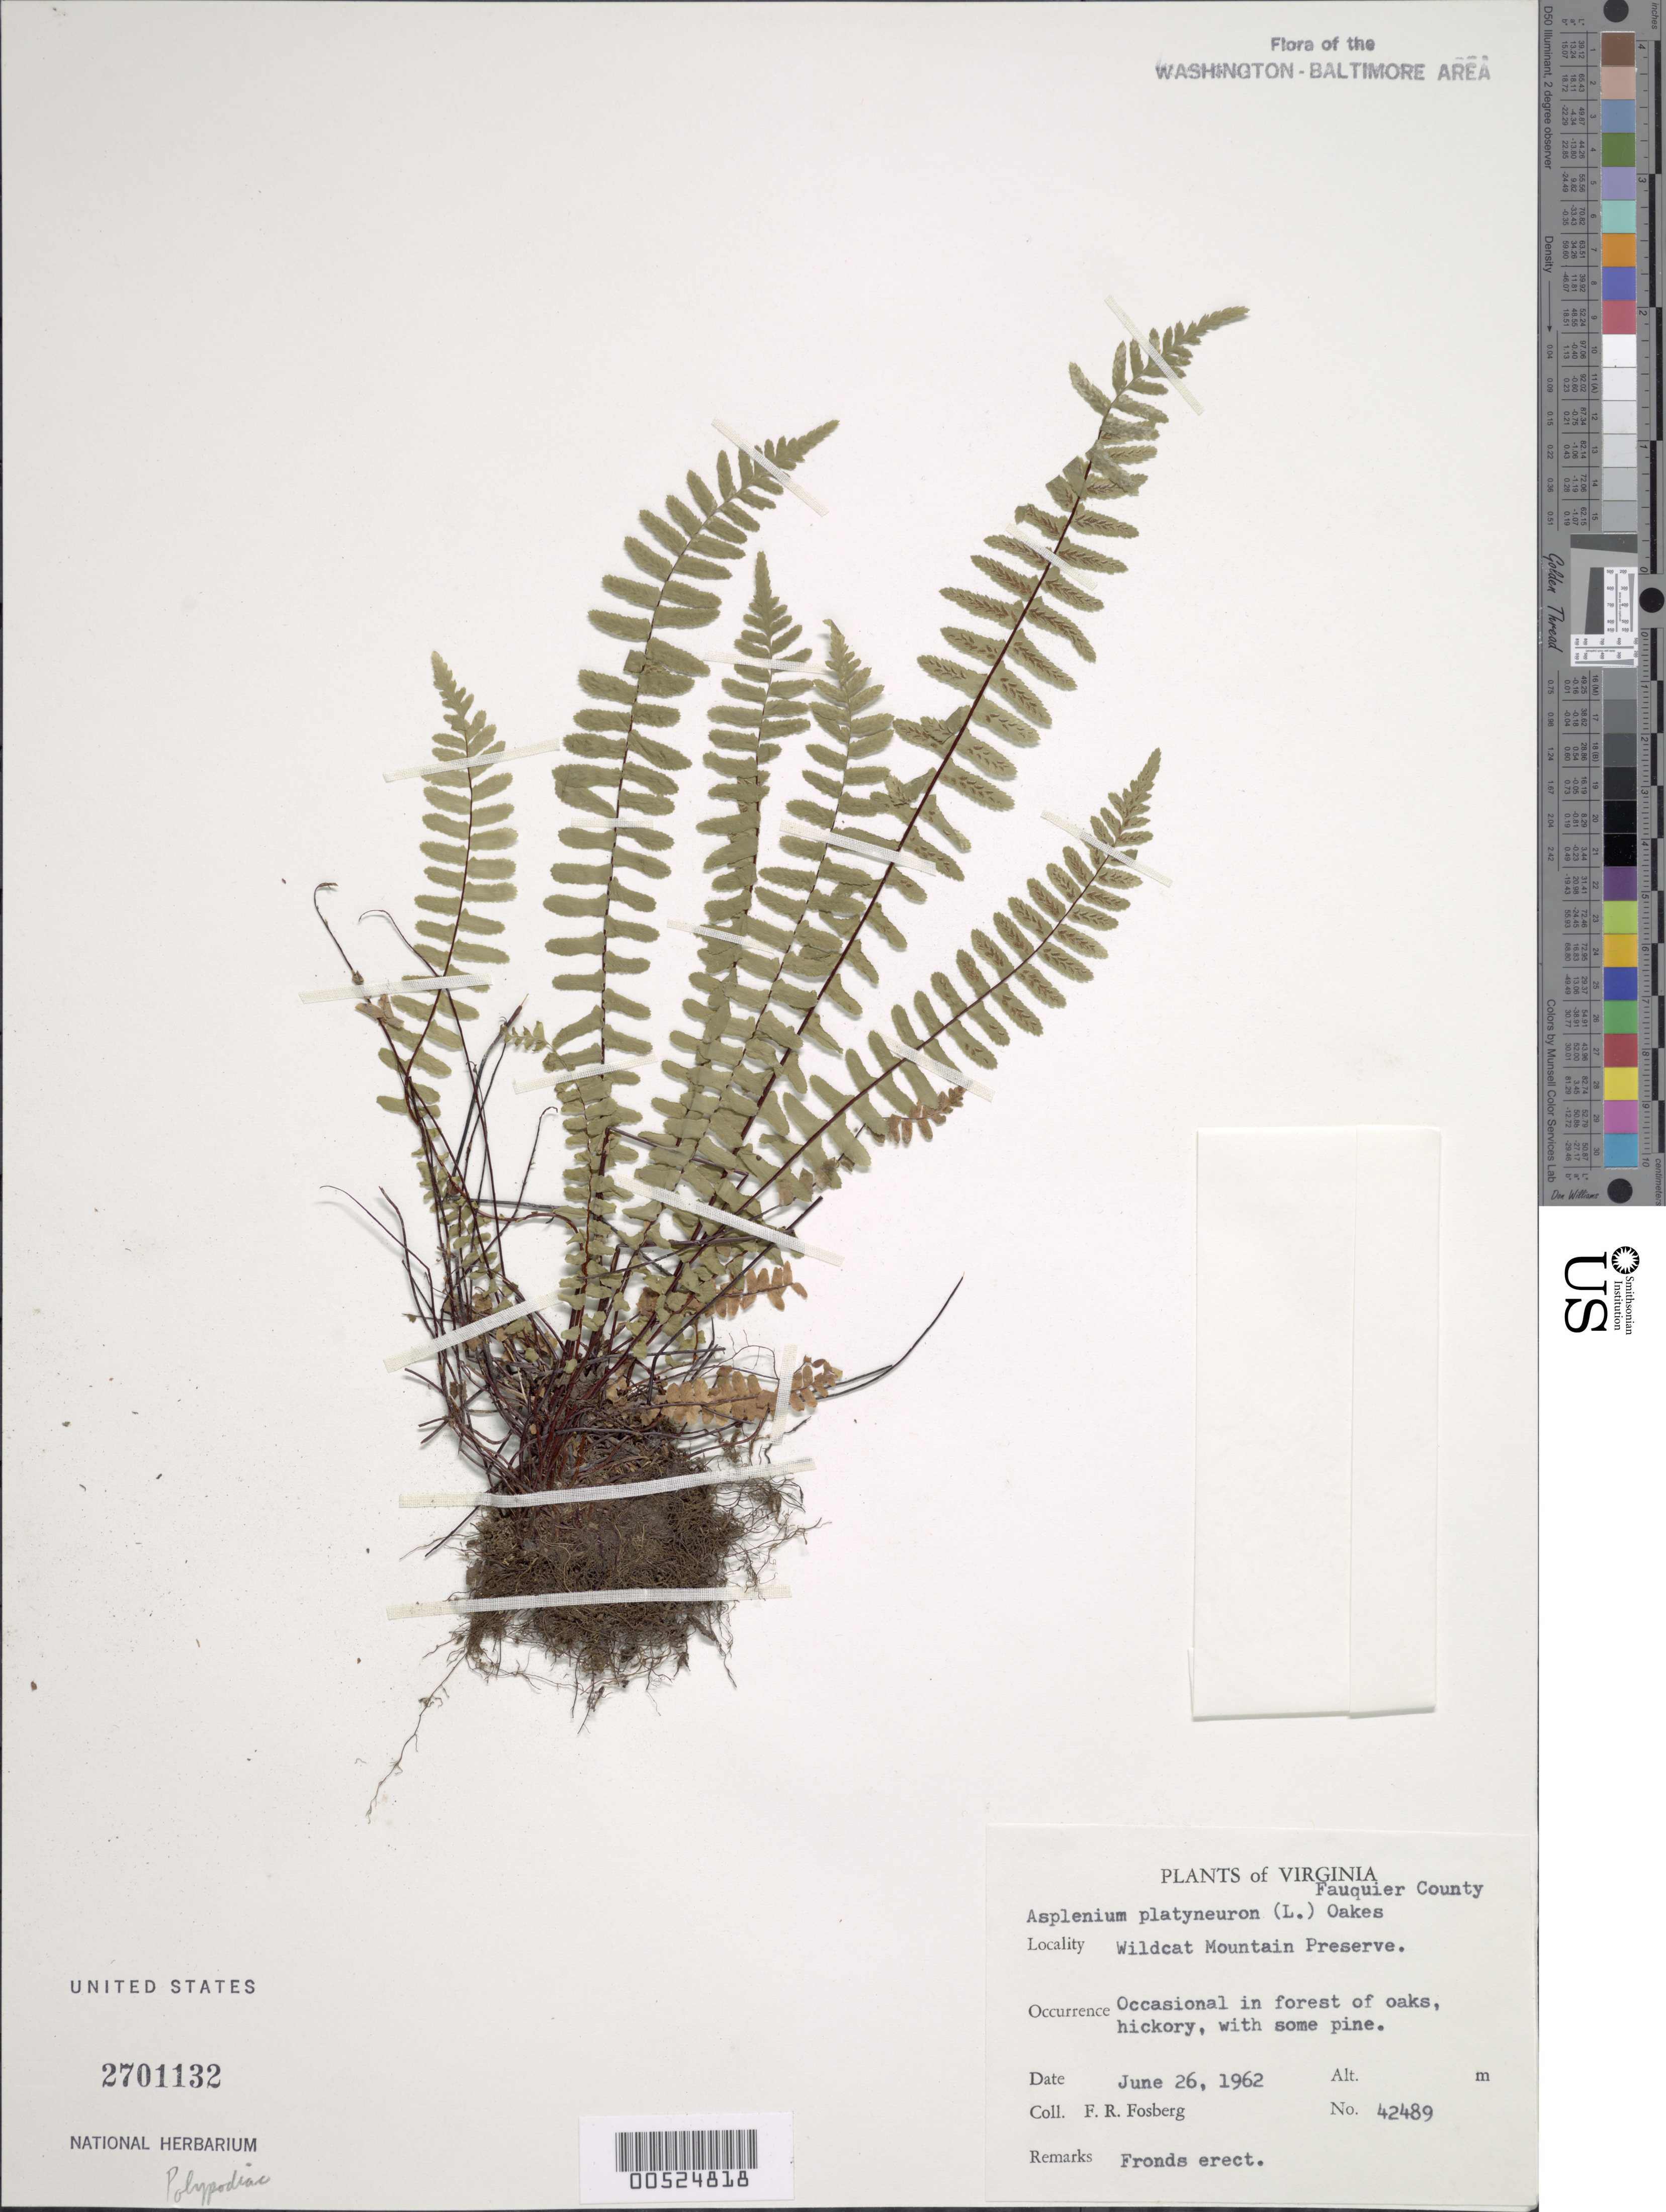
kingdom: Plantae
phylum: Tracheophyta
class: Polypodiopsida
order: Polypodiales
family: Aspleniaceae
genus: Asplenium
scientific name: Asplenium platyneuron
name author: (L.) Britton, Stearns & Poggenb.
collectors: F. R. Fosberg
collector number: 42489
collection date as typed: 26 Jun 1962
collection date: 1962-06-26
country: United States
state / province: Virginia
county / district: Fauquier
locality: Wildcat Mountain Preserve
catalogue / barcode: US 2701132